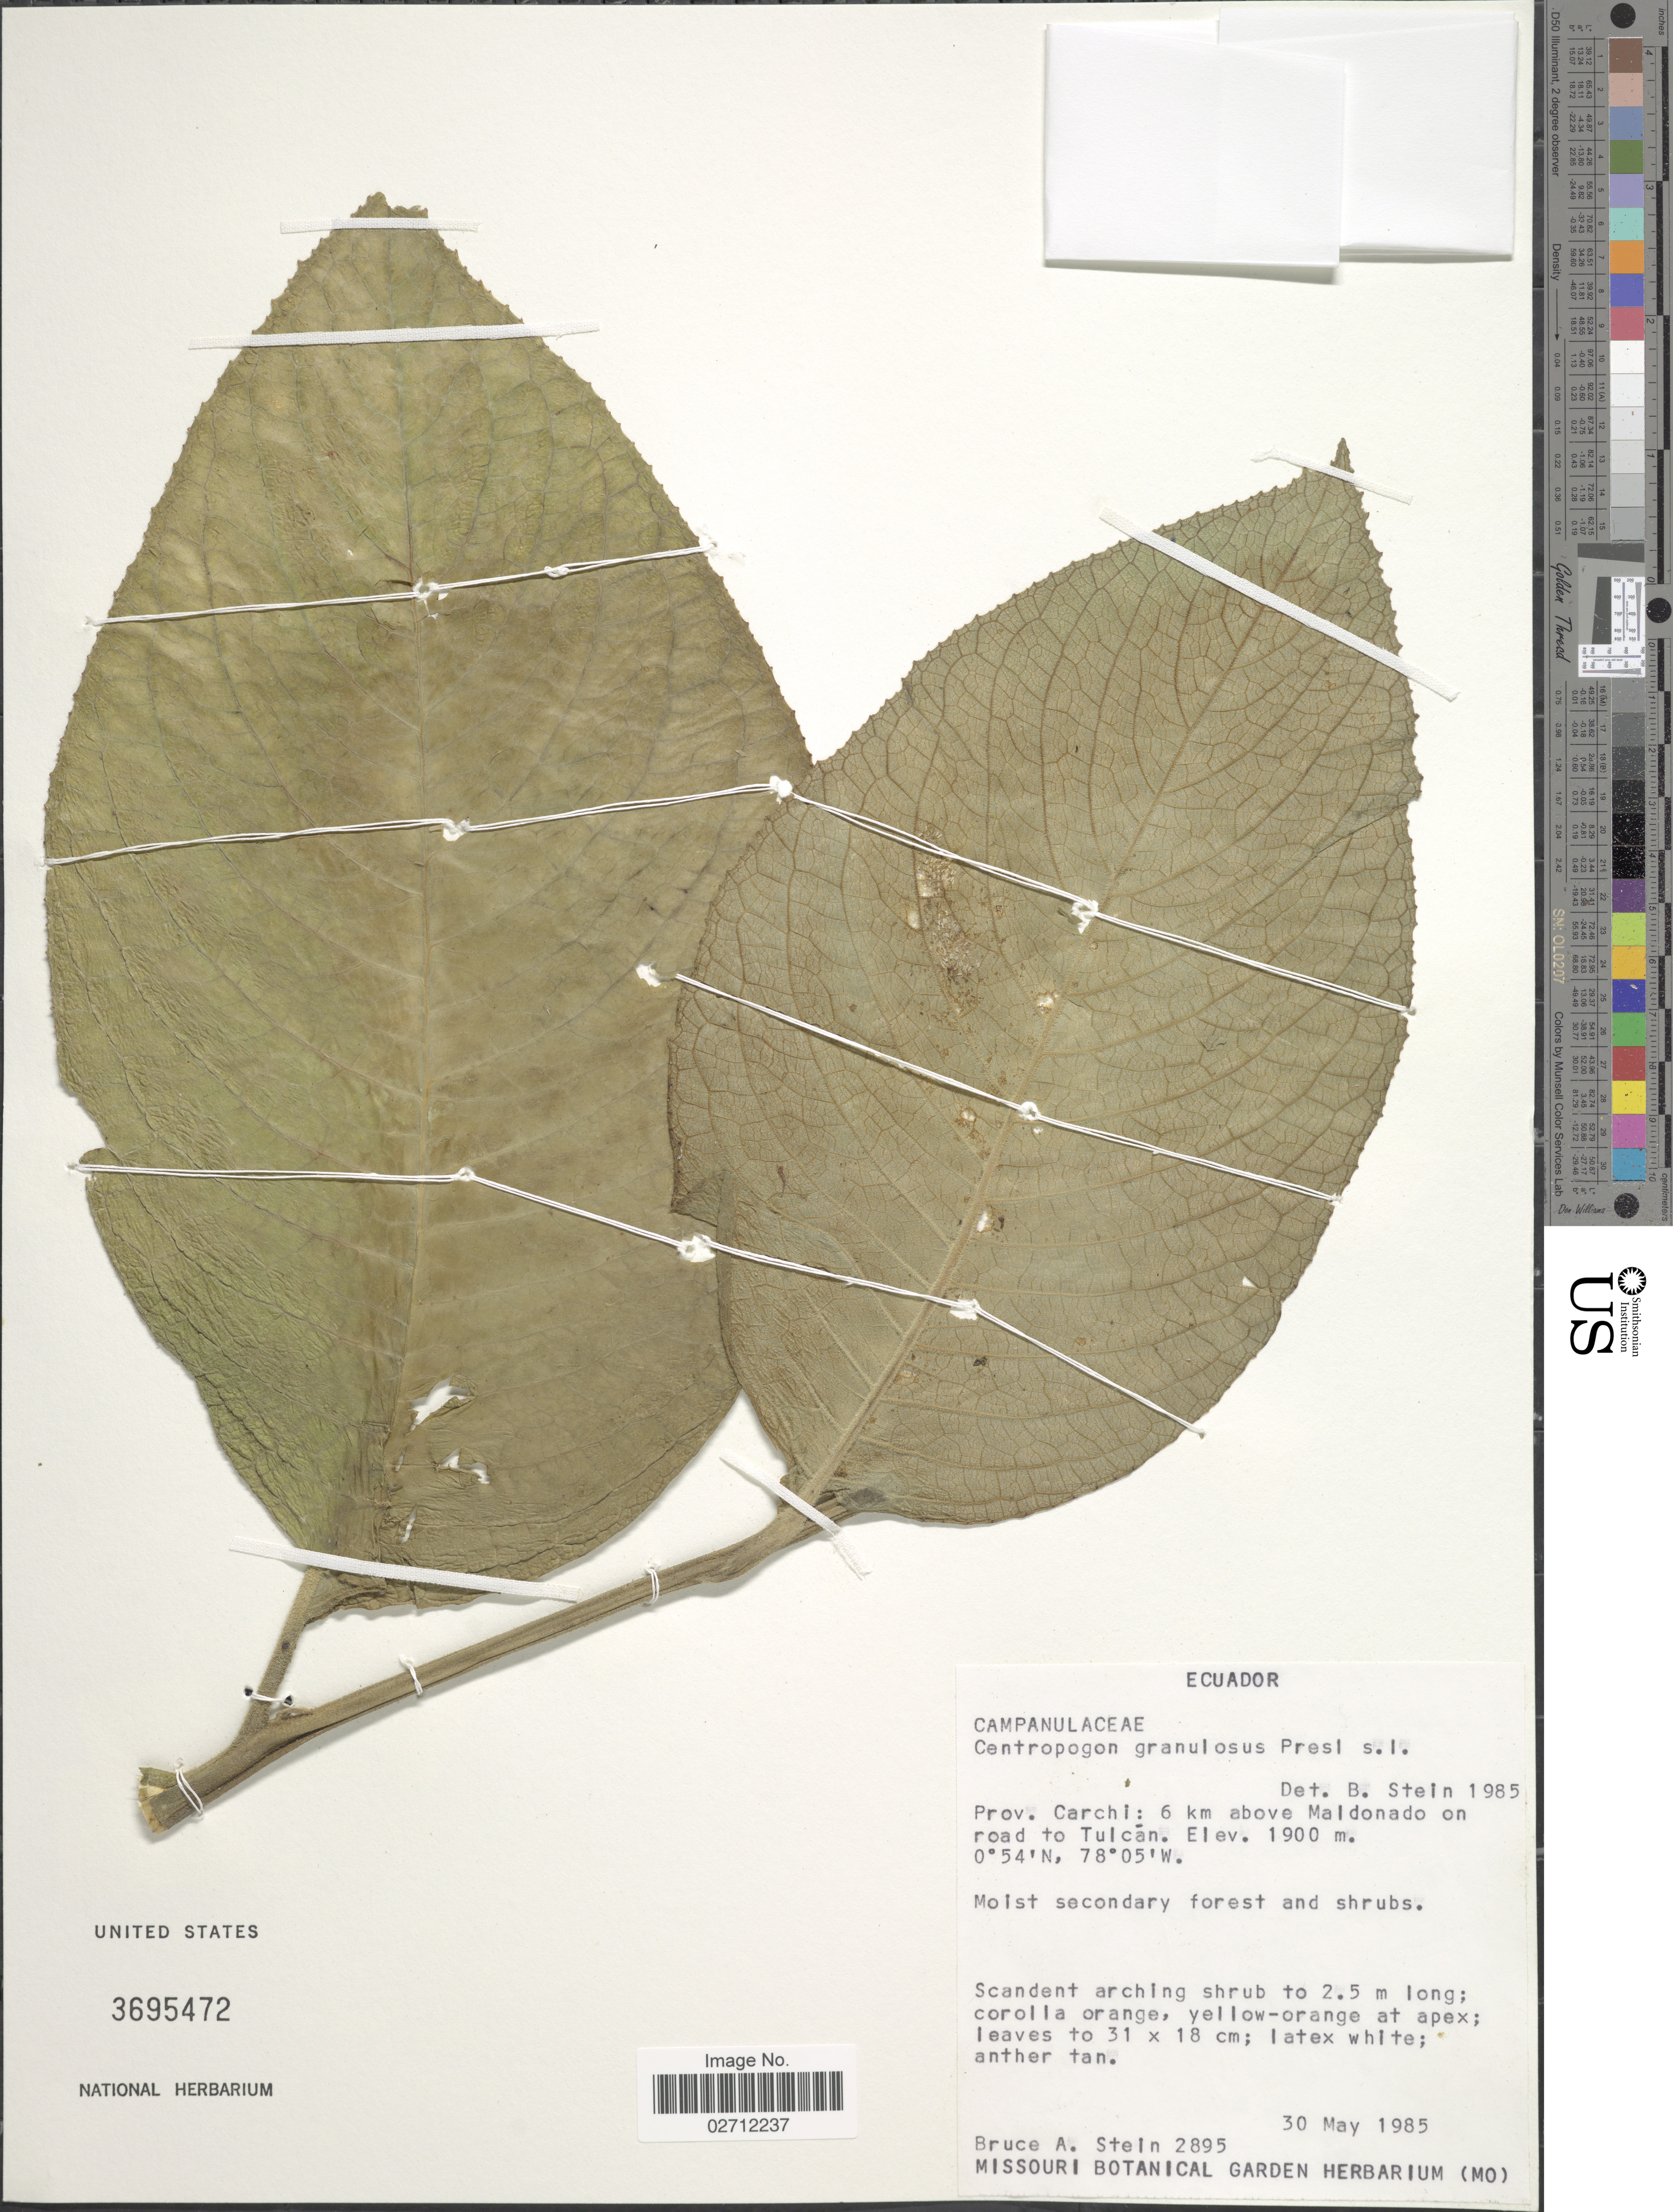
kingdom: Plantae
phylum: Tracheophyta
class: Magnoliopsida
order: Asterales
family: Campanulaceae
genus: Centropogon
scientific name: Centropogon granulosus subsp. granulosus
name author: C. Presl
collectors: B. A. Stein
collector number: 2895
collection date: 1985-05-30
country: Ecuador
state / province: Carchi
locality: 6 km above Maldonado on road to Tulcan.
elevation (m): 1900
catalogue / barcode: US 3695472